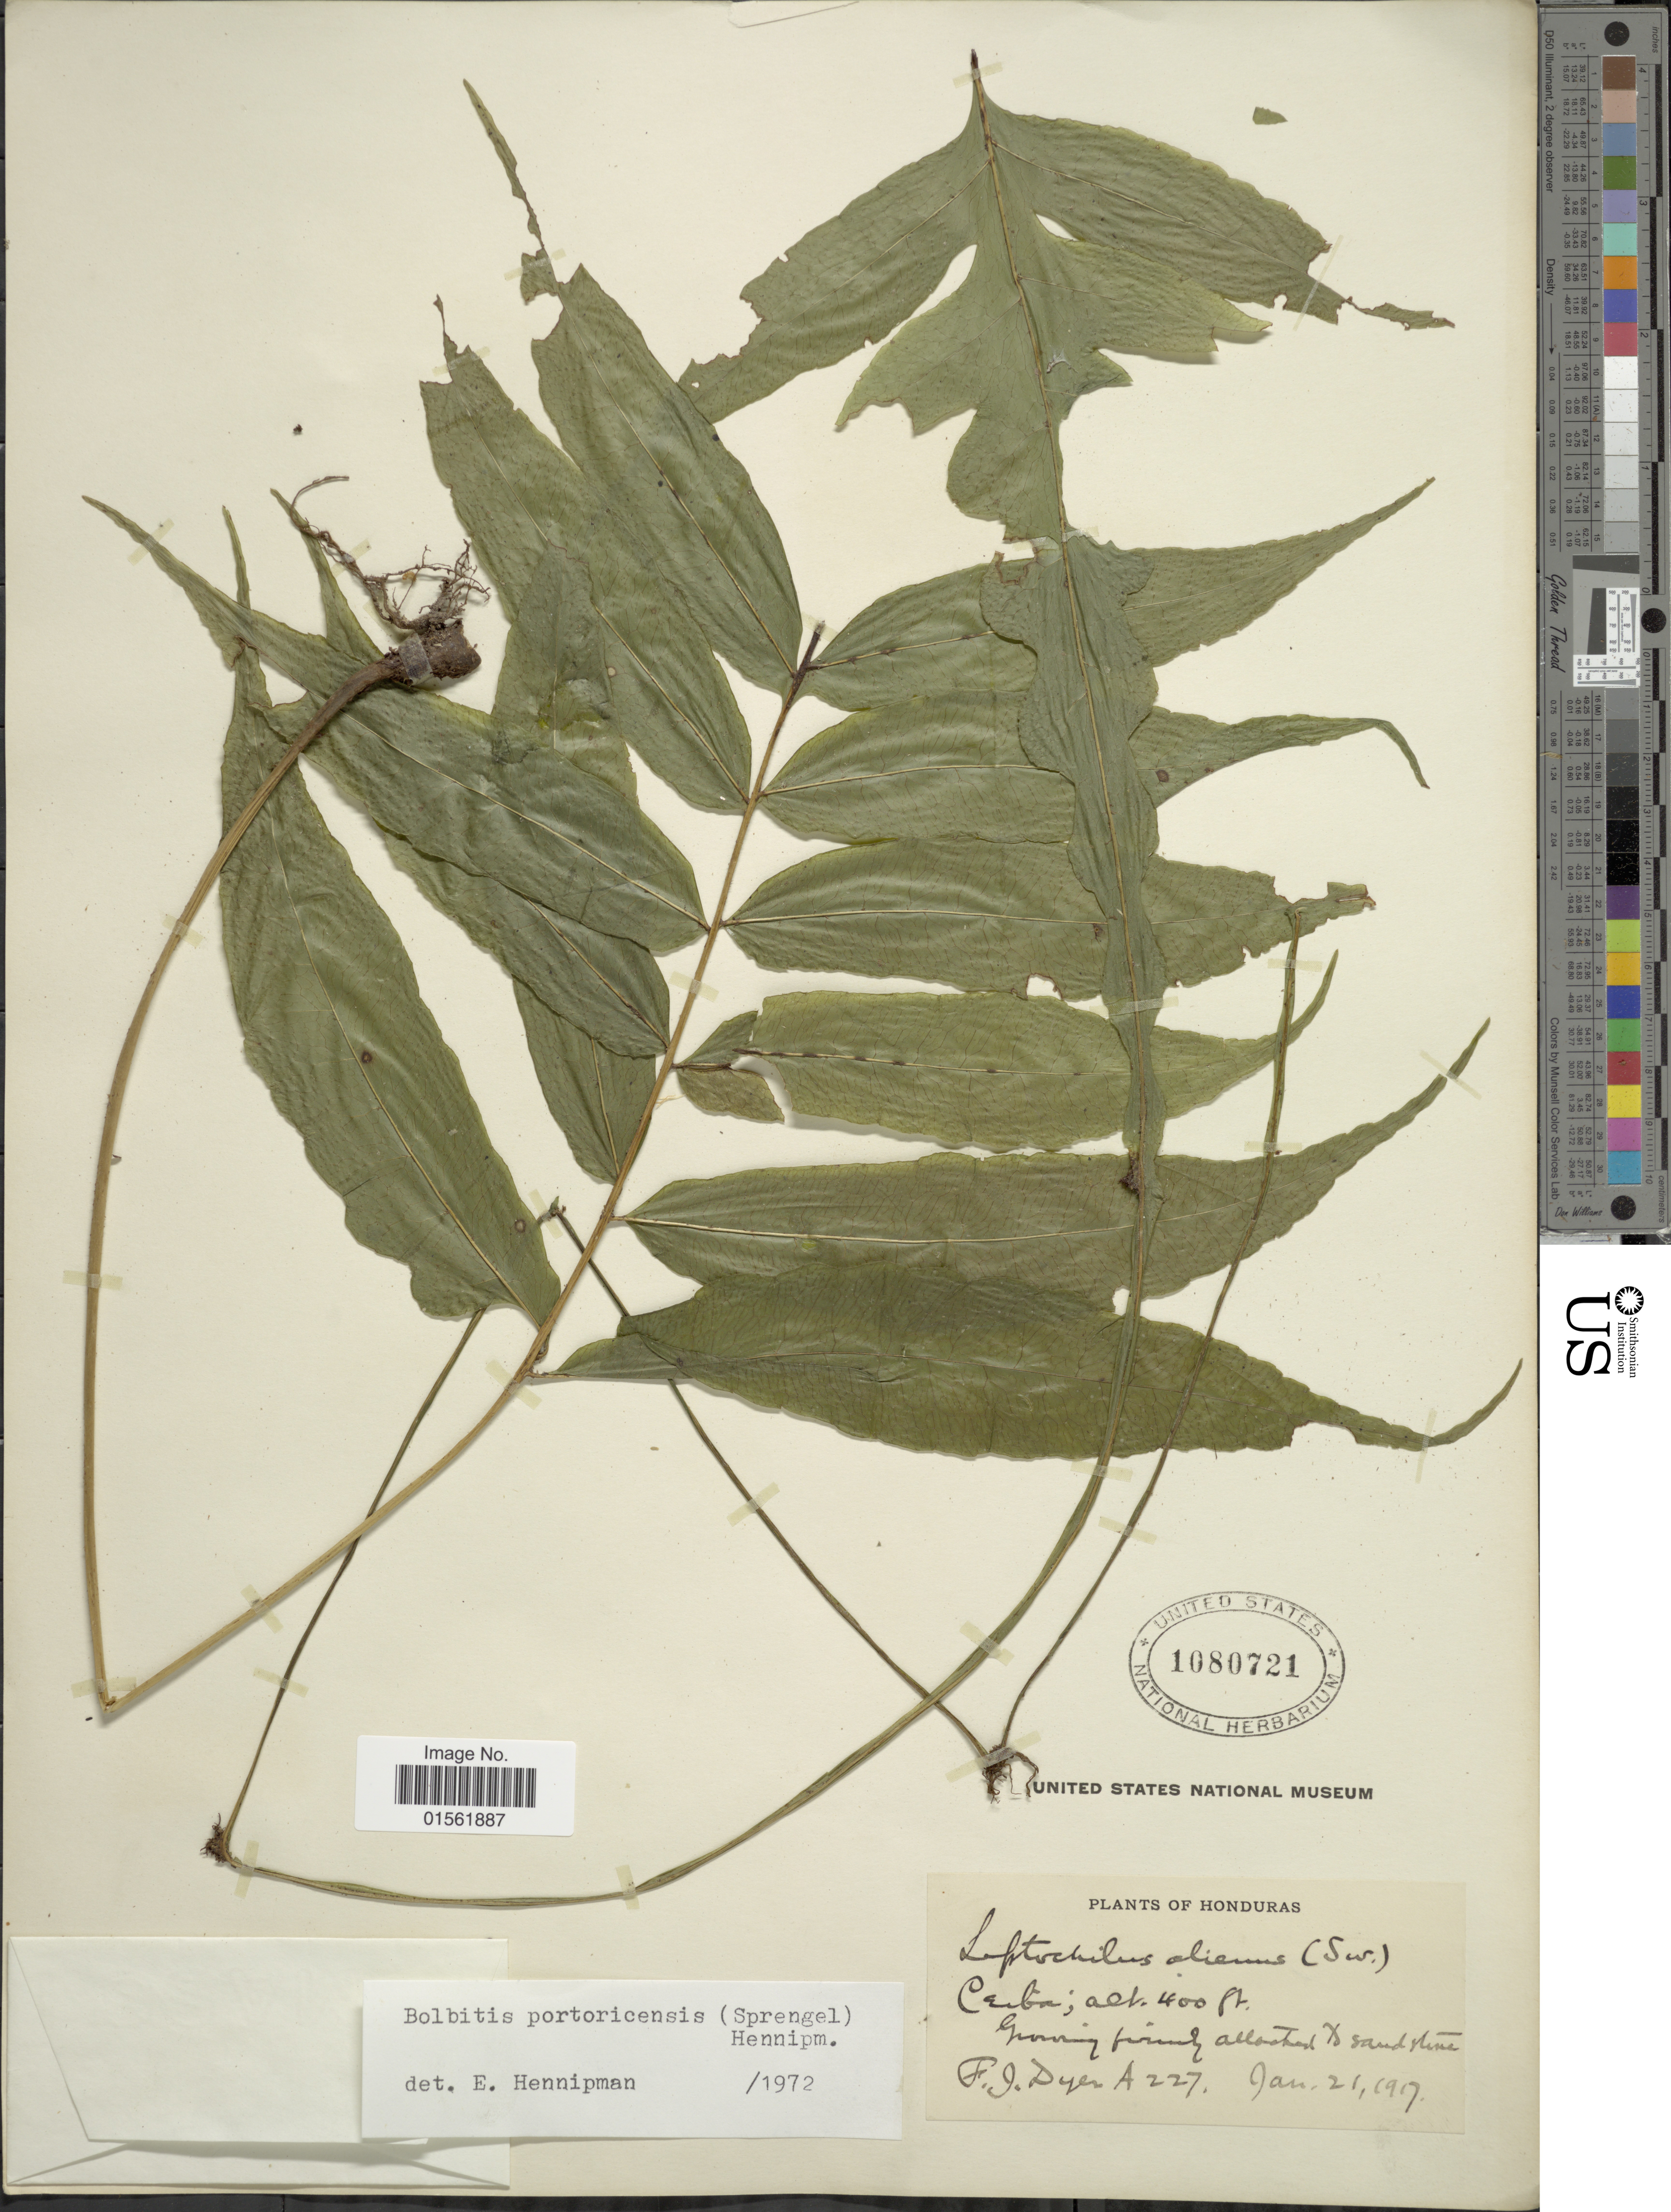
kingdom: Plantae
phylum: Tracheophyta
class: Polypodiopsida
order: Polypodiales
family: Dryopteridaceae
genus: Bolbitis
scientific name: Bolbitis portoricensis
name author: (Spreng.) Hennipman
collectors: F. J. Dyer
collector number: A227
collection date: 1917-01-21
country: Honduras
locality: Ceiba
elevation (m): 122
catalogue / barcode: US 1080721